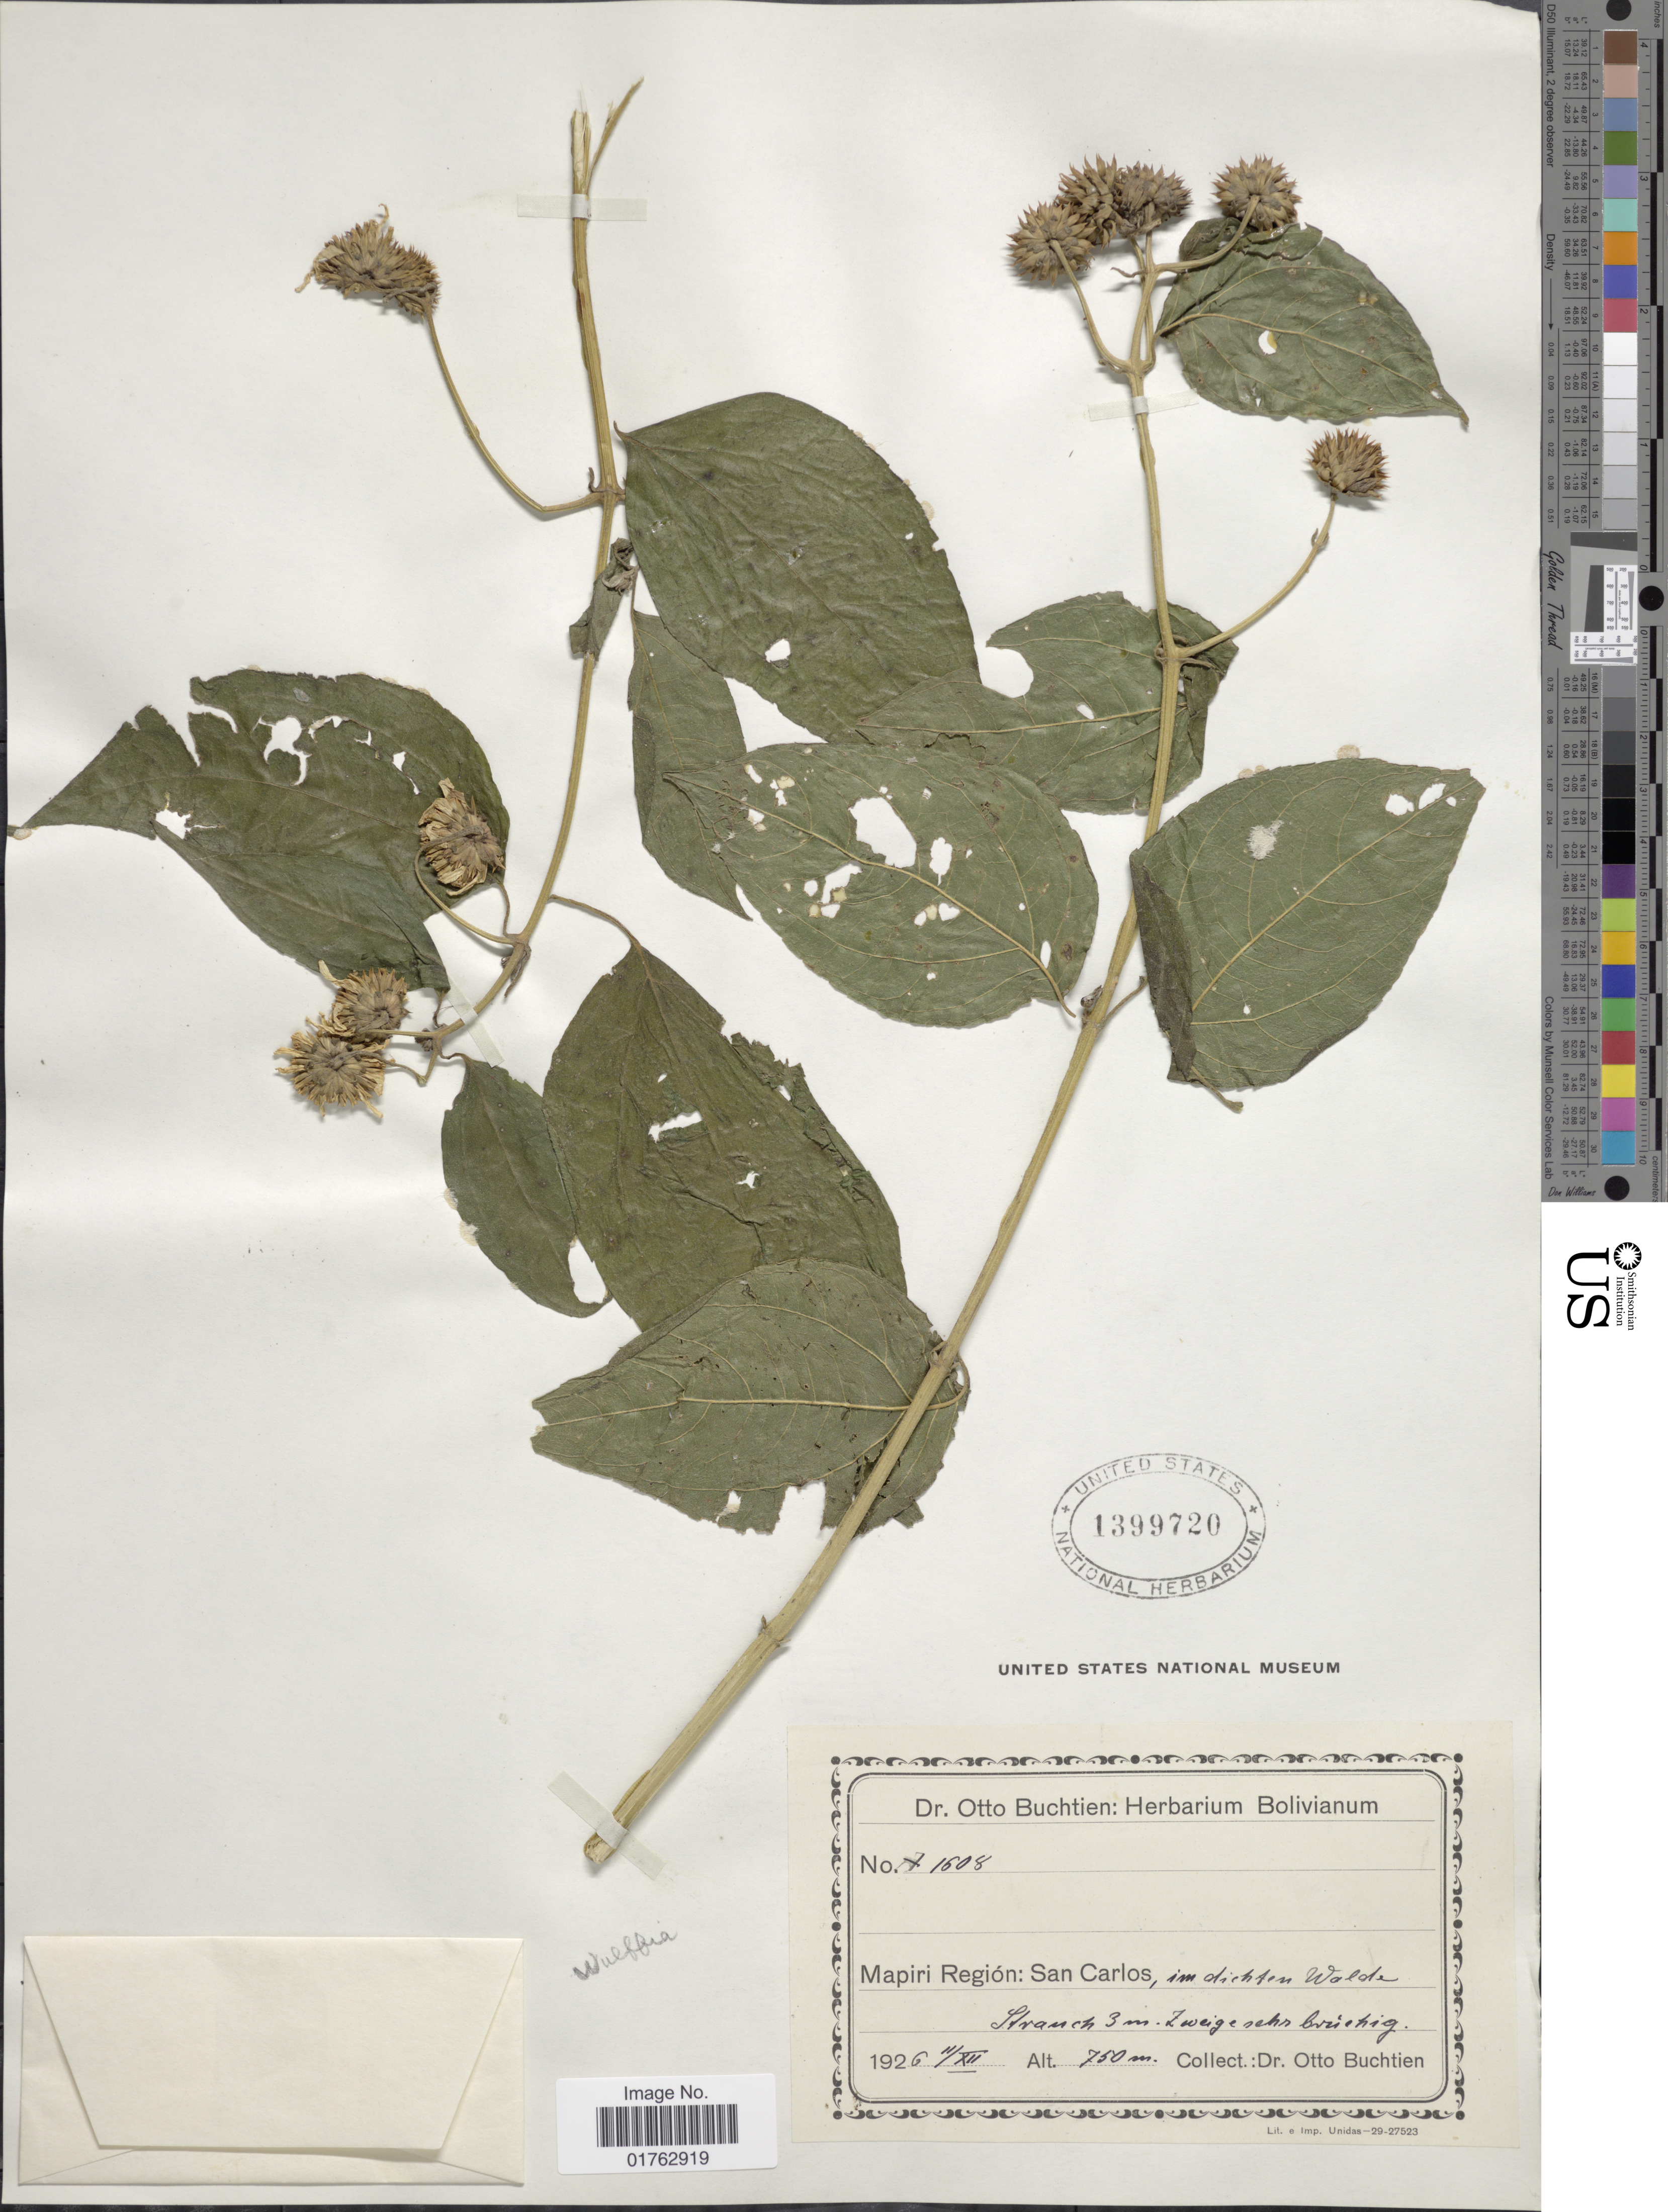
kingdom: Plantae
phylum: Tracheophyta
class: Magnoliopsida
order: Asterales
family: Asteraceae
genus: Wulffia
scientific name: Wulffia sp.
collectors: O. Buchtien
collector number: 1608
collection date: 1926-12-11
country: Bolivia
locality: Mapiri Region: San Carlos, im dichten Walde,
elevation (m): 750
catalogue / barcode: US 1399720